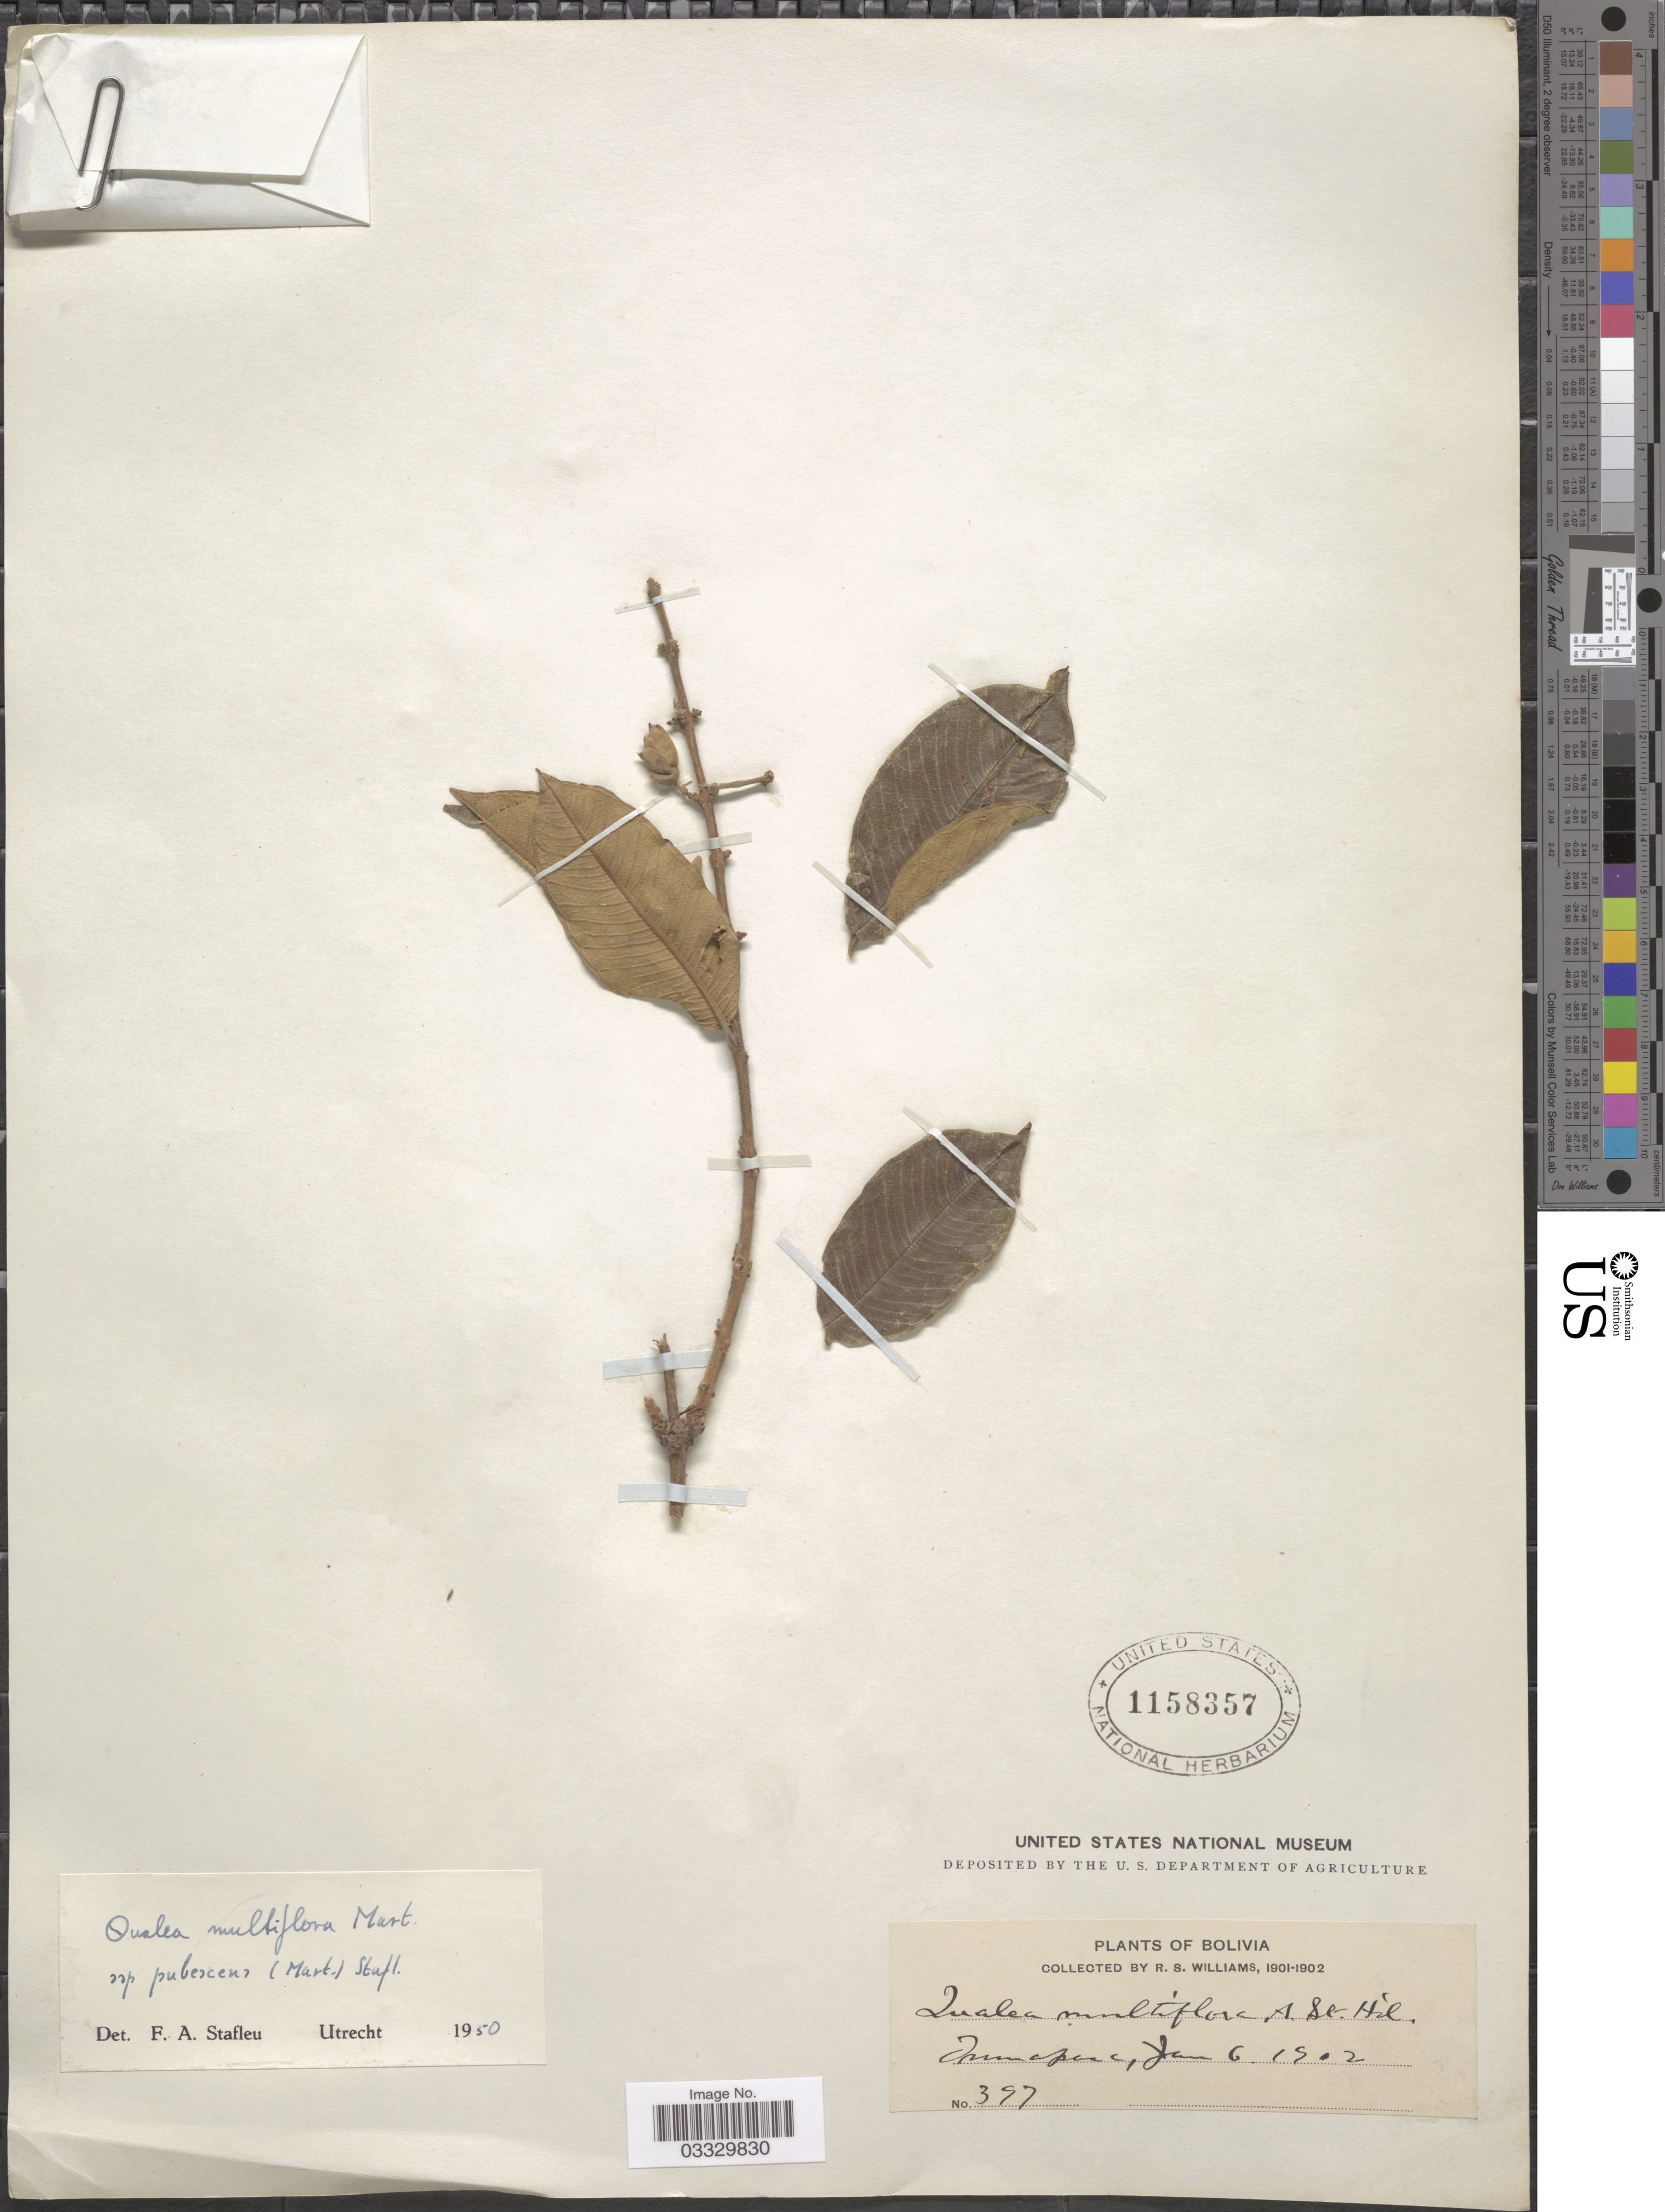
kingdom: Plantae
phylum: Tracheophyta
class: Magnoliopsida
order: Myrtales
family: Vochysiaceae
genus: Qualea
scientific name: Qualea multiflora subsp. pubescens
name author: (Mart.) Stafleu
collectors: R. S. Williams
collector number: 397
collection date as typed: Jan. 6, 1902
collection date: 1902-01-06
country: Bolivia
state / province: La Paz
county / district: Iturralde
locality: Tumupasa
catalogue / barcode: US 1158357